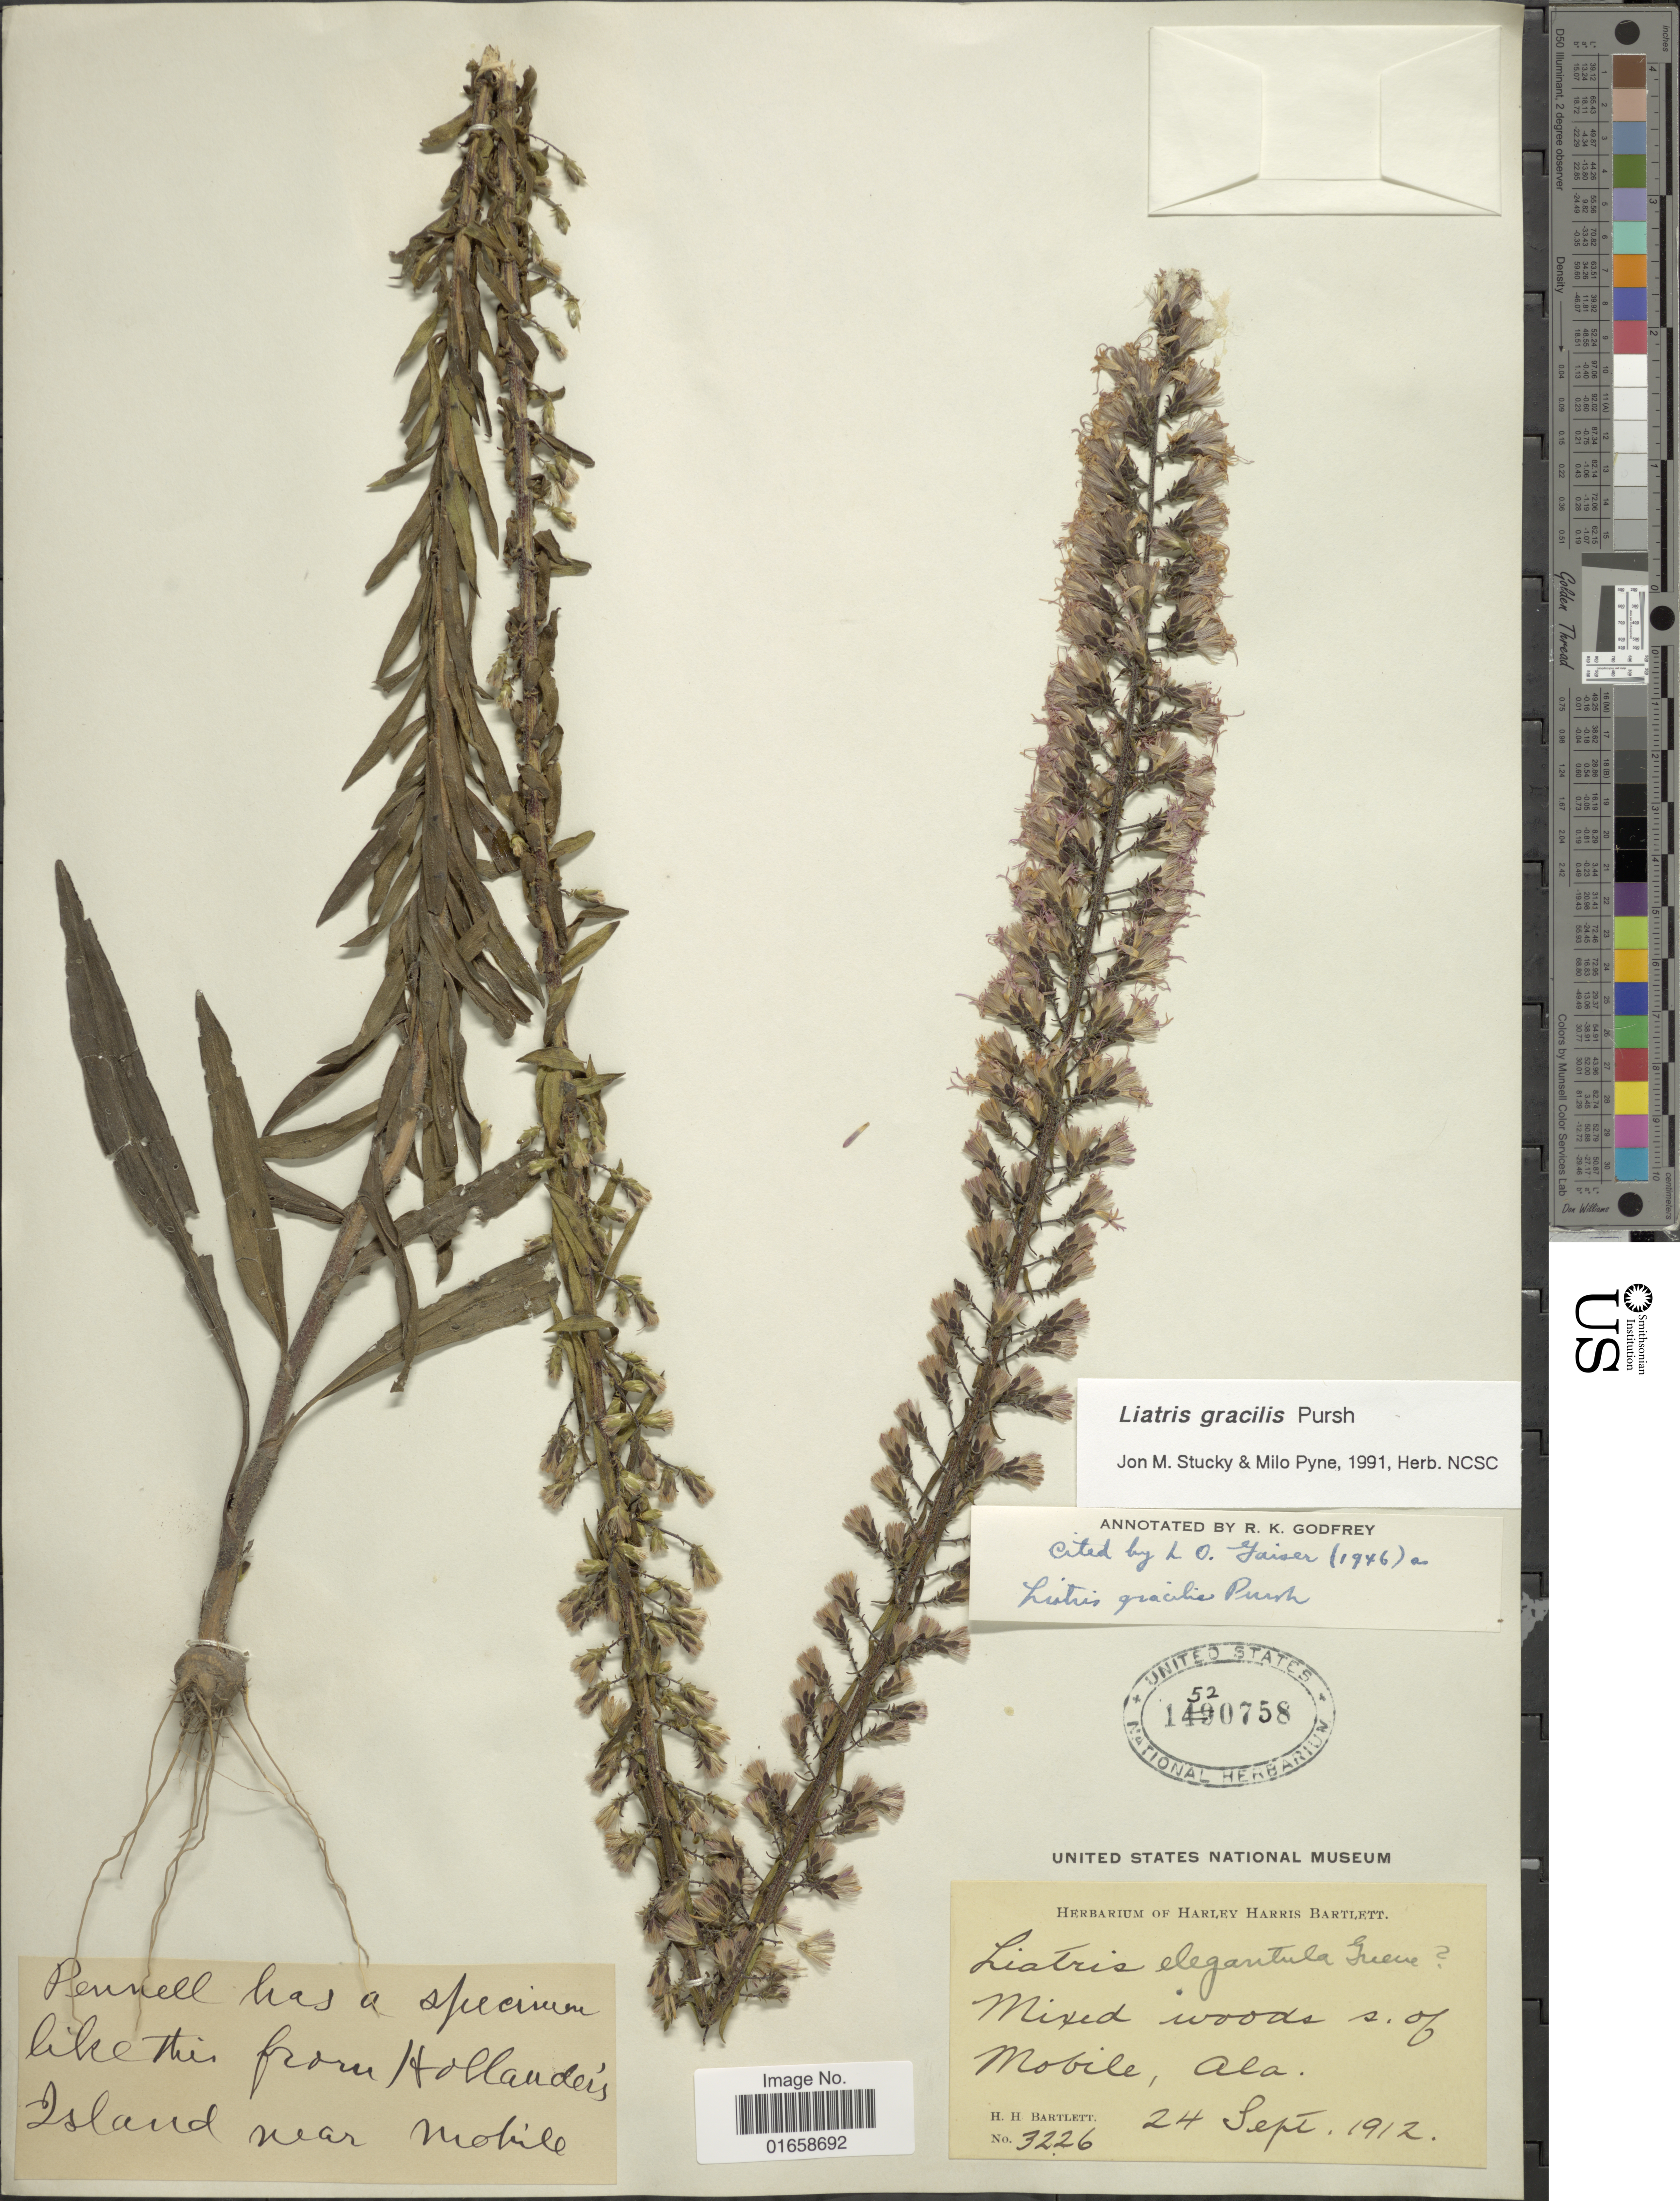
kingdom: Plantae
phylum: Tracheophyta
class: Magnoliopsida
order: Asterales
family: Asteraceae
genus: Liatris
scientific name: Liatris gracilis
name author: Pursh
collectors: H. H. Bartlett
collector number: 3226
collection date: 1912-09-24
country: United States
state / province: Alabama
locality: Mixed woods s. of Mobile, Ala., Island near Mobile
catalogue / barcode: US 1520758